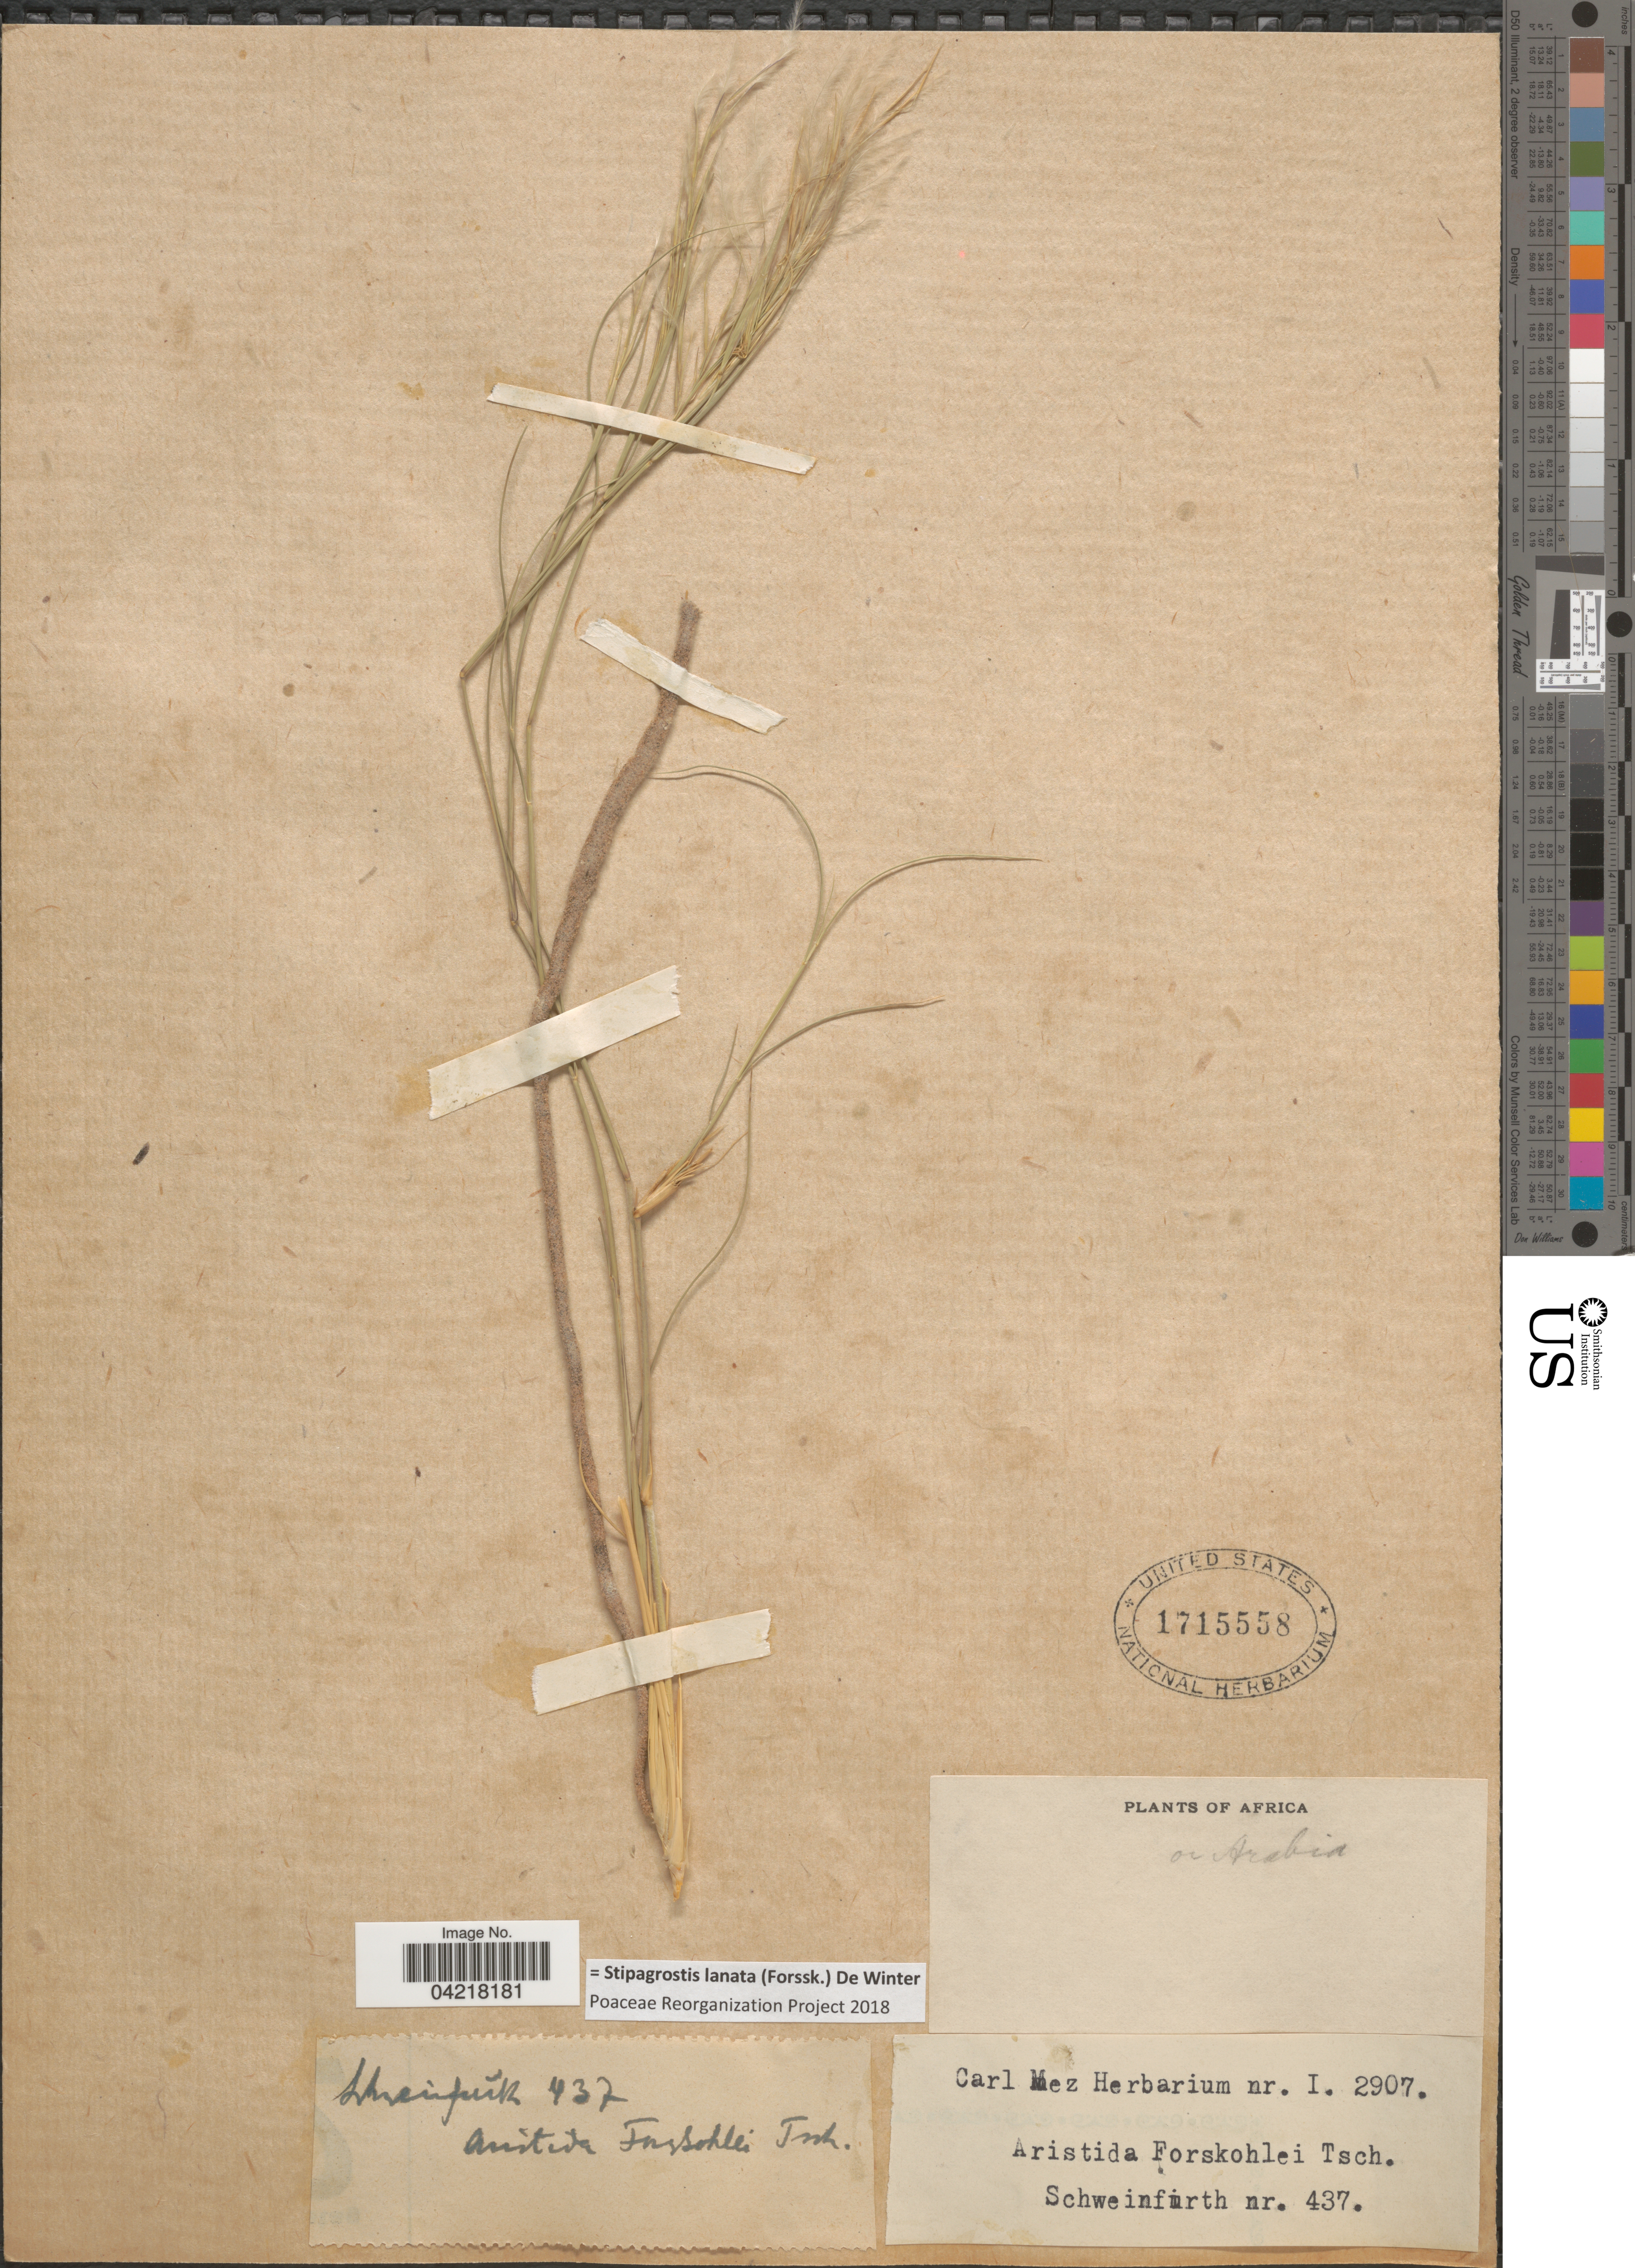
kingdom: Plantae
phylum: Tracheophyta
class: Liliopsida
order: Poales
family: Poaceae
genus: Stipagrostis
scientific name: Stipagrostis lanata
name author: (Forssk.) De Winter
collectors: Schweinfurth, --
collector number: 437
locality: Africa or Arabia.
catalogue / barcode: US 1715558